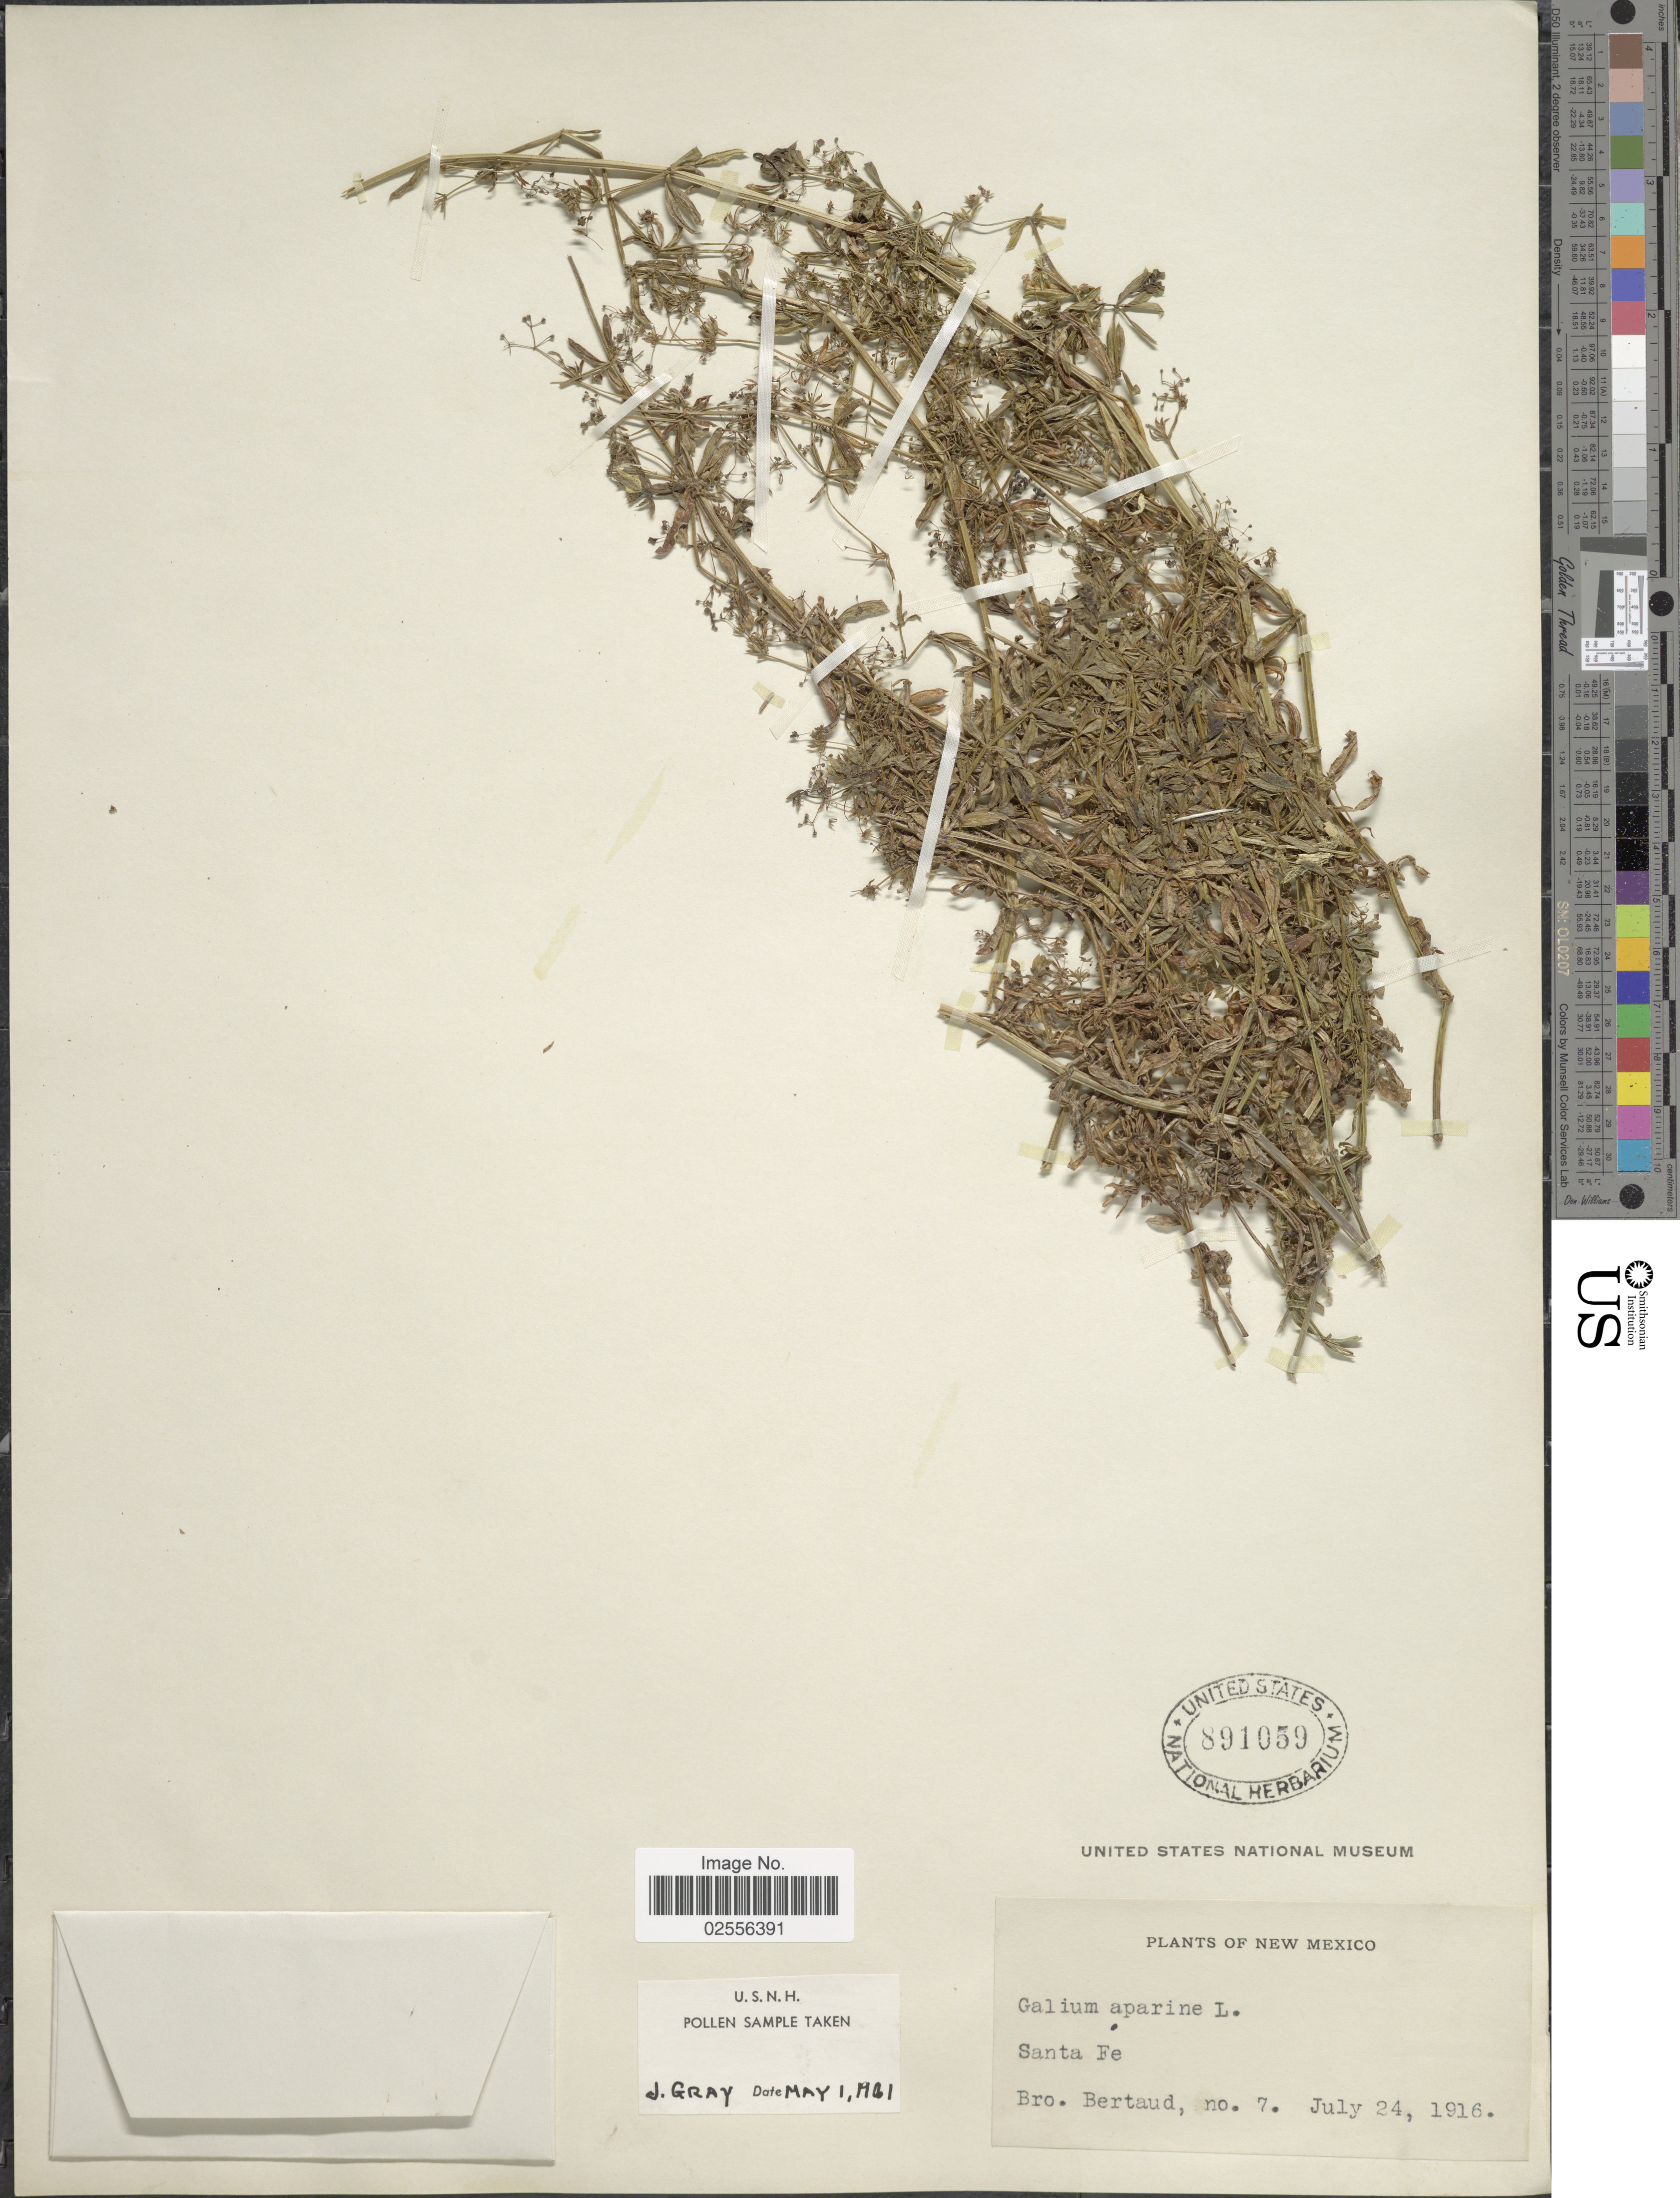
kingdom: Plantae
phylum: Tracheophyta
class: Magnoliopsida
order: Gentianales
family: Rubiaceae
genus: Galium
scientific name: Galium aparine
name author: L.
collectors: Bro. Bertaud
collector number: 7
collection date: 1916-07-24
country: United States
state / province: New Mexico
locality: Santa Fe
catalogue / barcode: US 891059